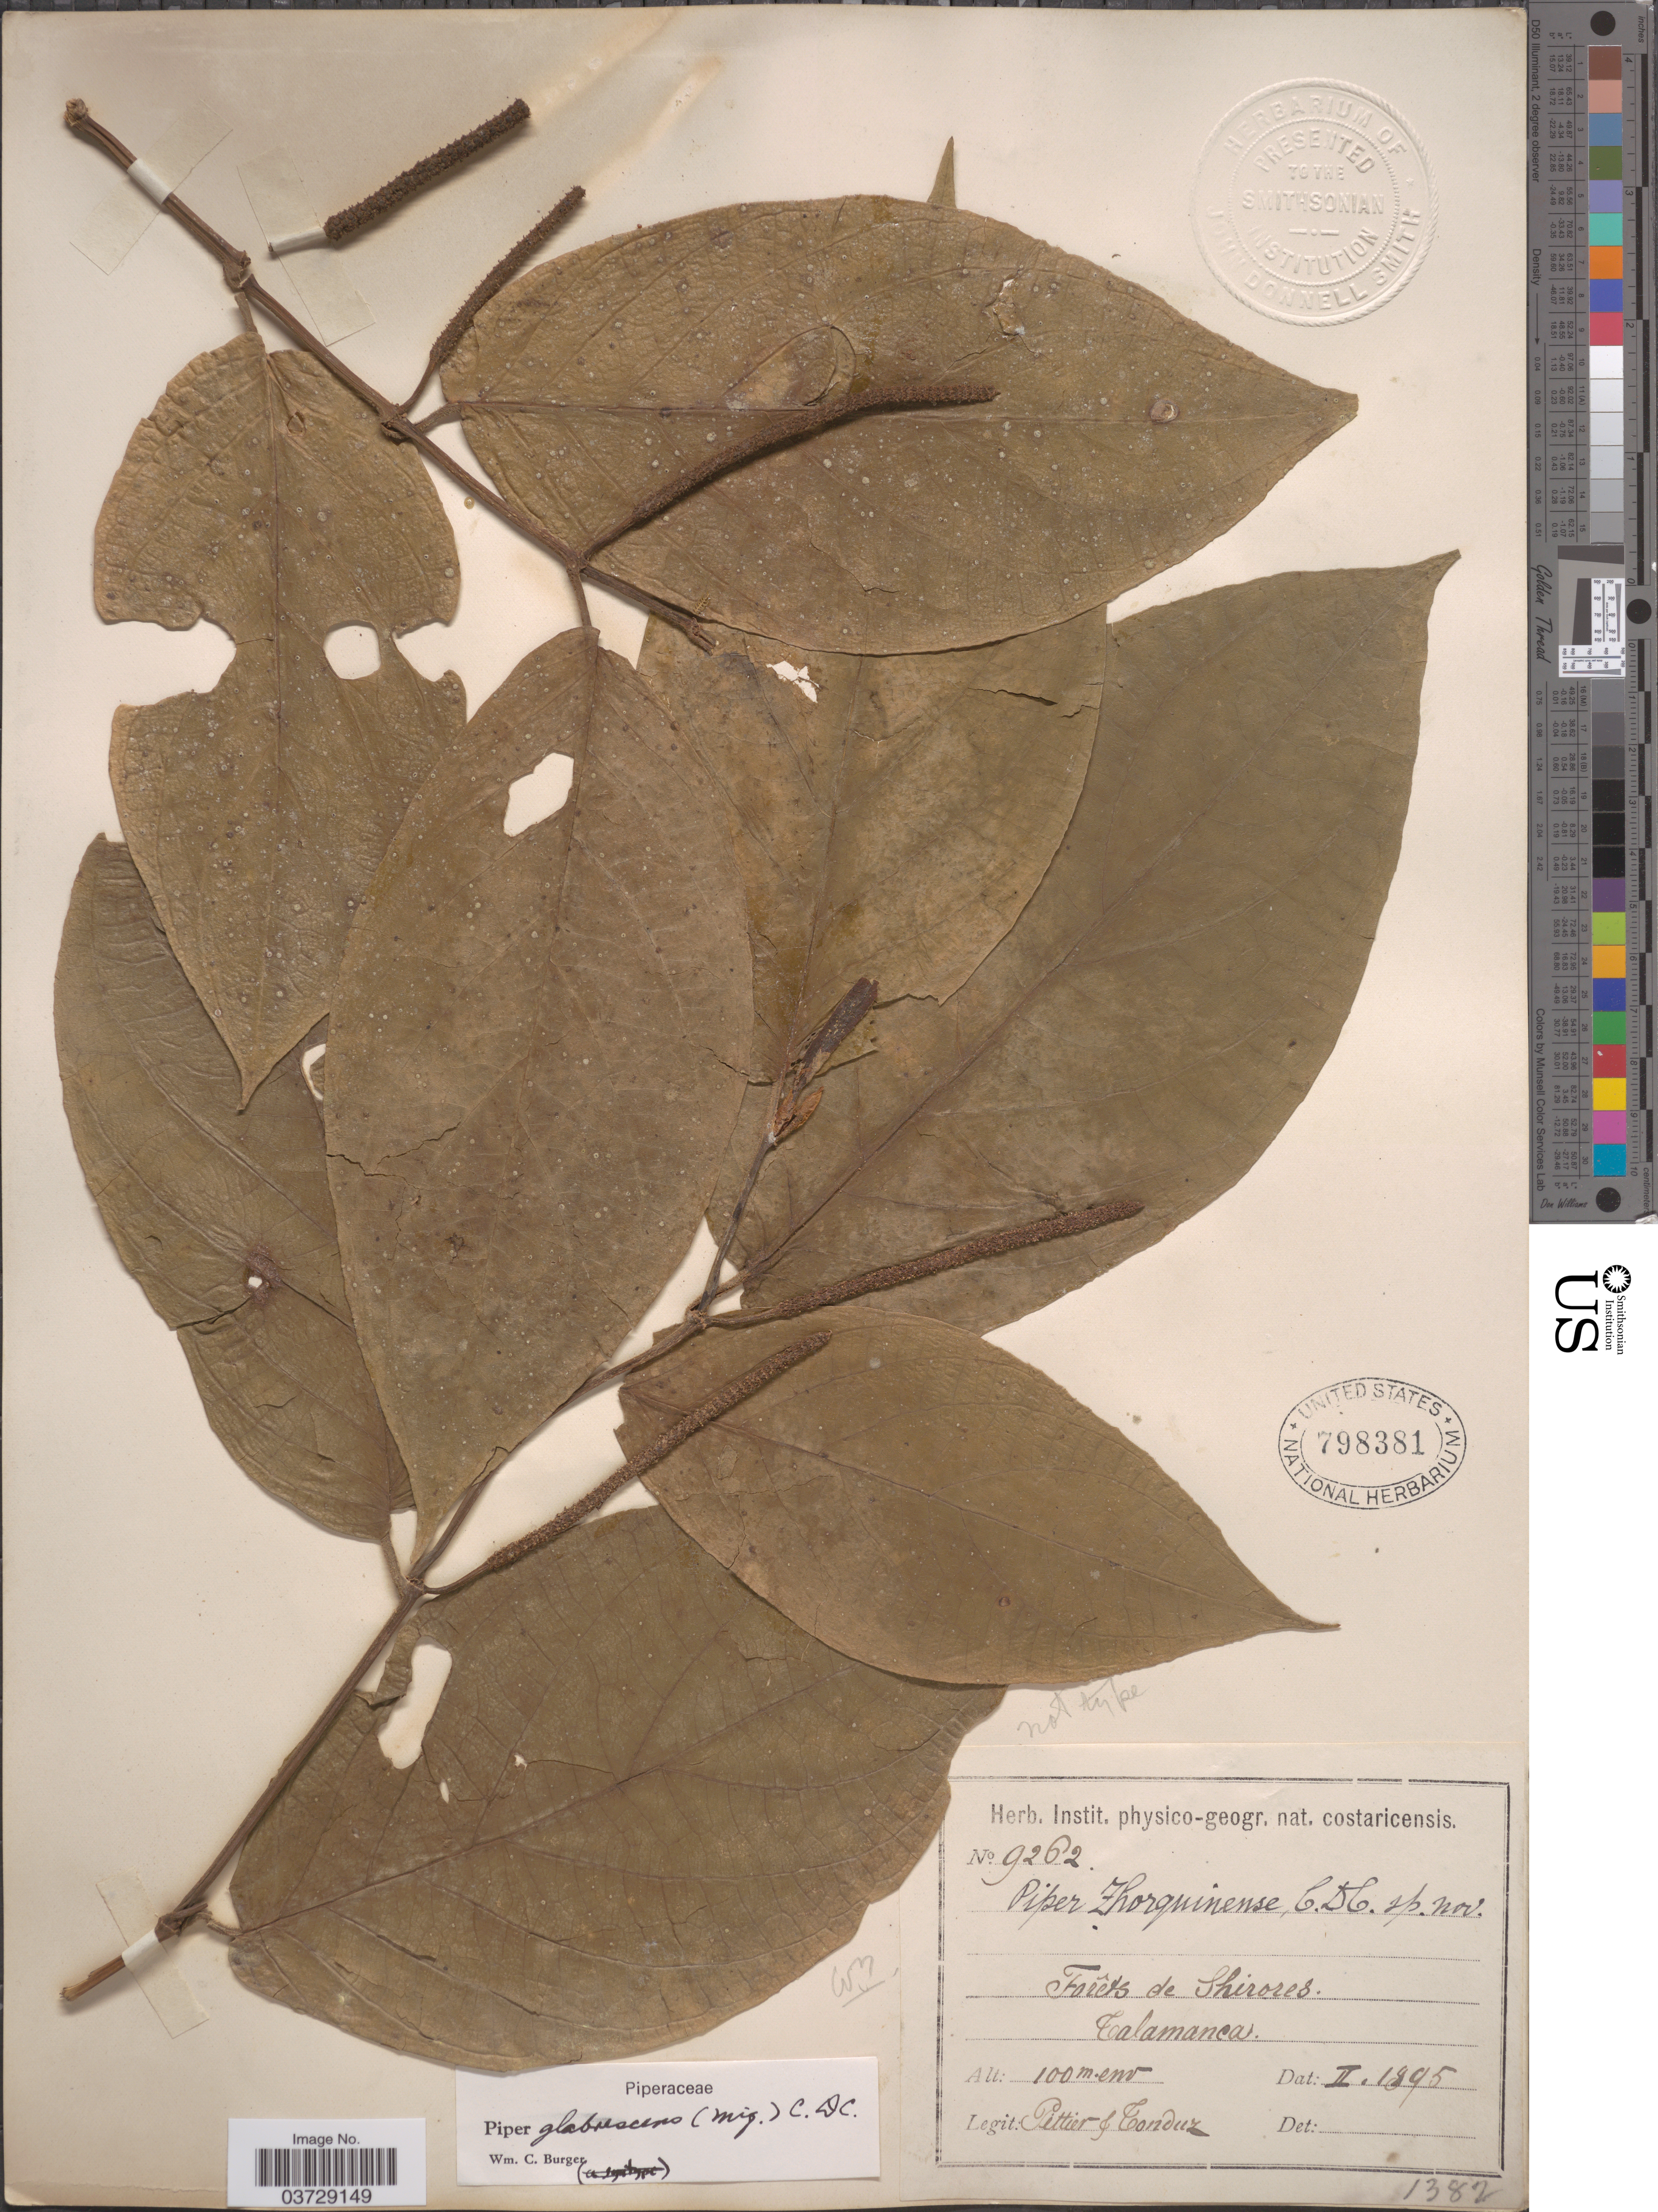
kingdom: Plantae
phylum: Tracheophyta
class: Magnoliopsida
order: Piperales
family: Piperaceae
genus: Piper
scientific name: Piper glabrescens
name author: (Miq.) C. DC.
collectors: Pittier, -- & Tonduz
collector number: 9262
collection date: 1895-02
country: Costa Rica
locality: Forêts de Shirores. Talamanca.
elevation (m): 100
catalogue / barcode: US 798381